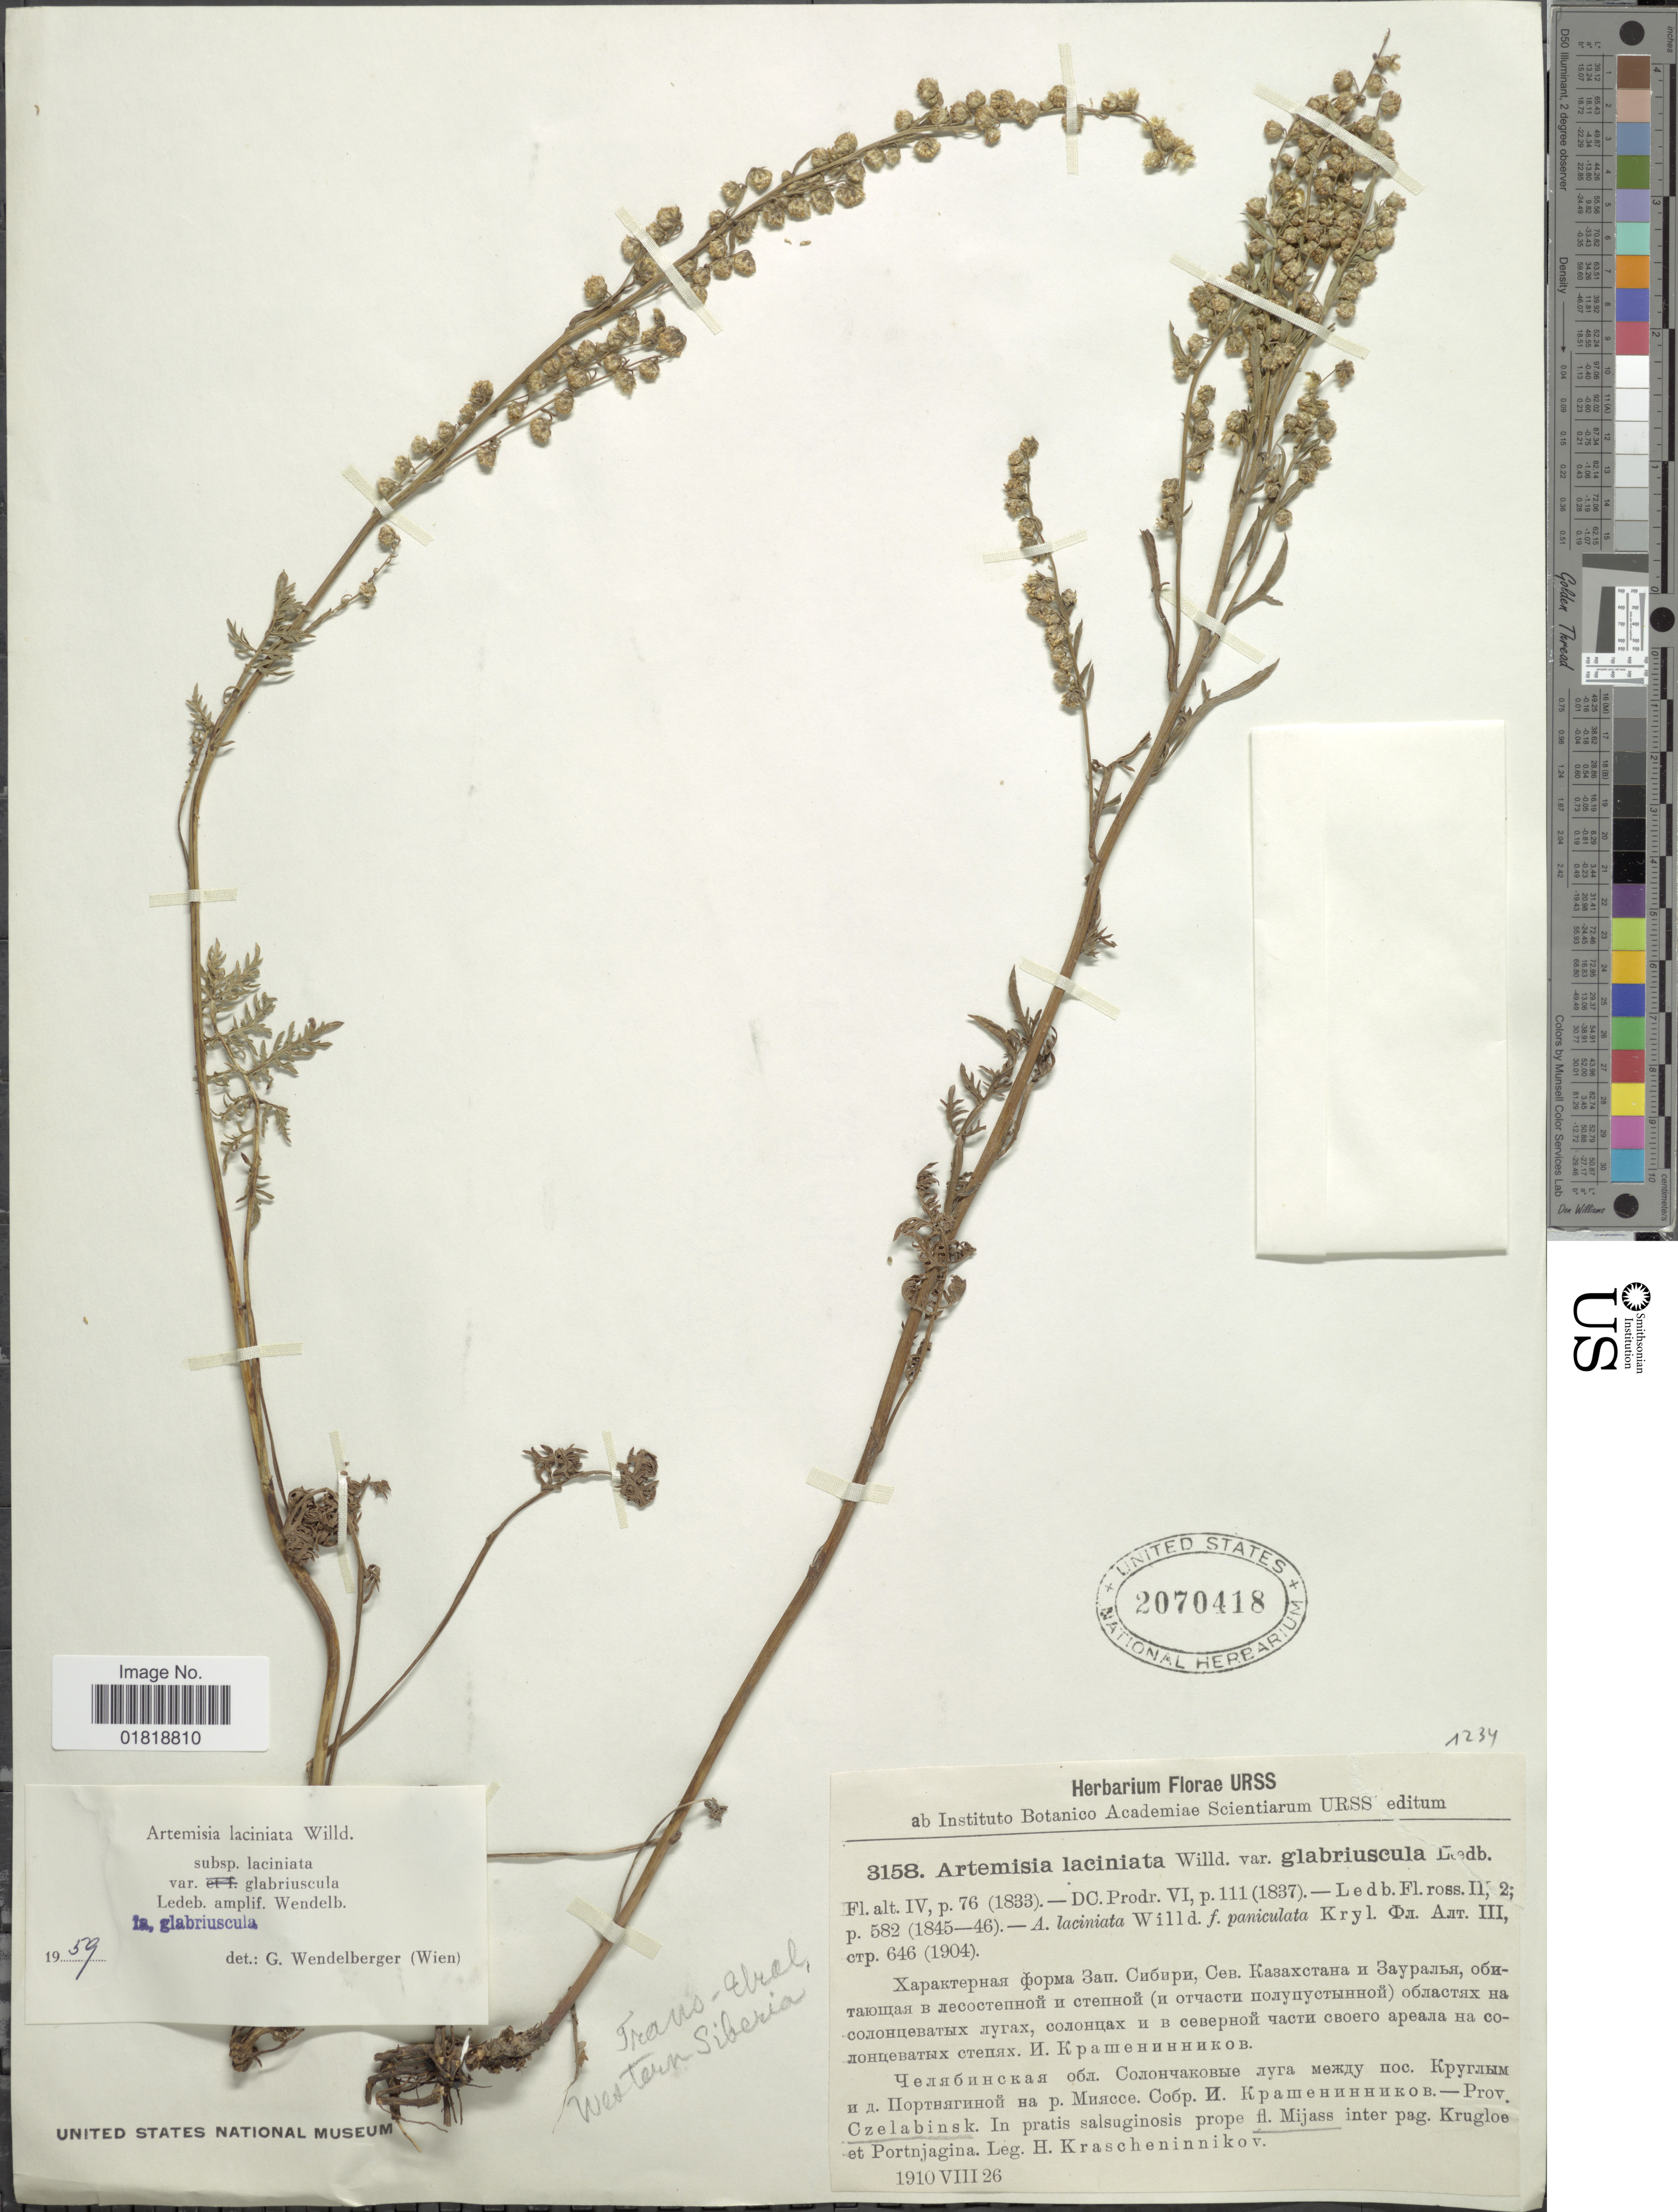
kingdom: Plantae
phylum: Tracheophyta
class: Magnoliopsida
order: Asterales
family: Asteraceae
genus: Artemisia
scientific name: Artemisia laciniata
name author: Willd.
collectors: H. Krascheninnikov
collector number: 3158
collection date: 1910-08-26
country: Russian Federation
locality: Prov. Czelabinsk, in pratis salsuginosis prope fl. Mijass inter pag. Krugloe et Portnjagina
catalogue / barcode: US 2070418